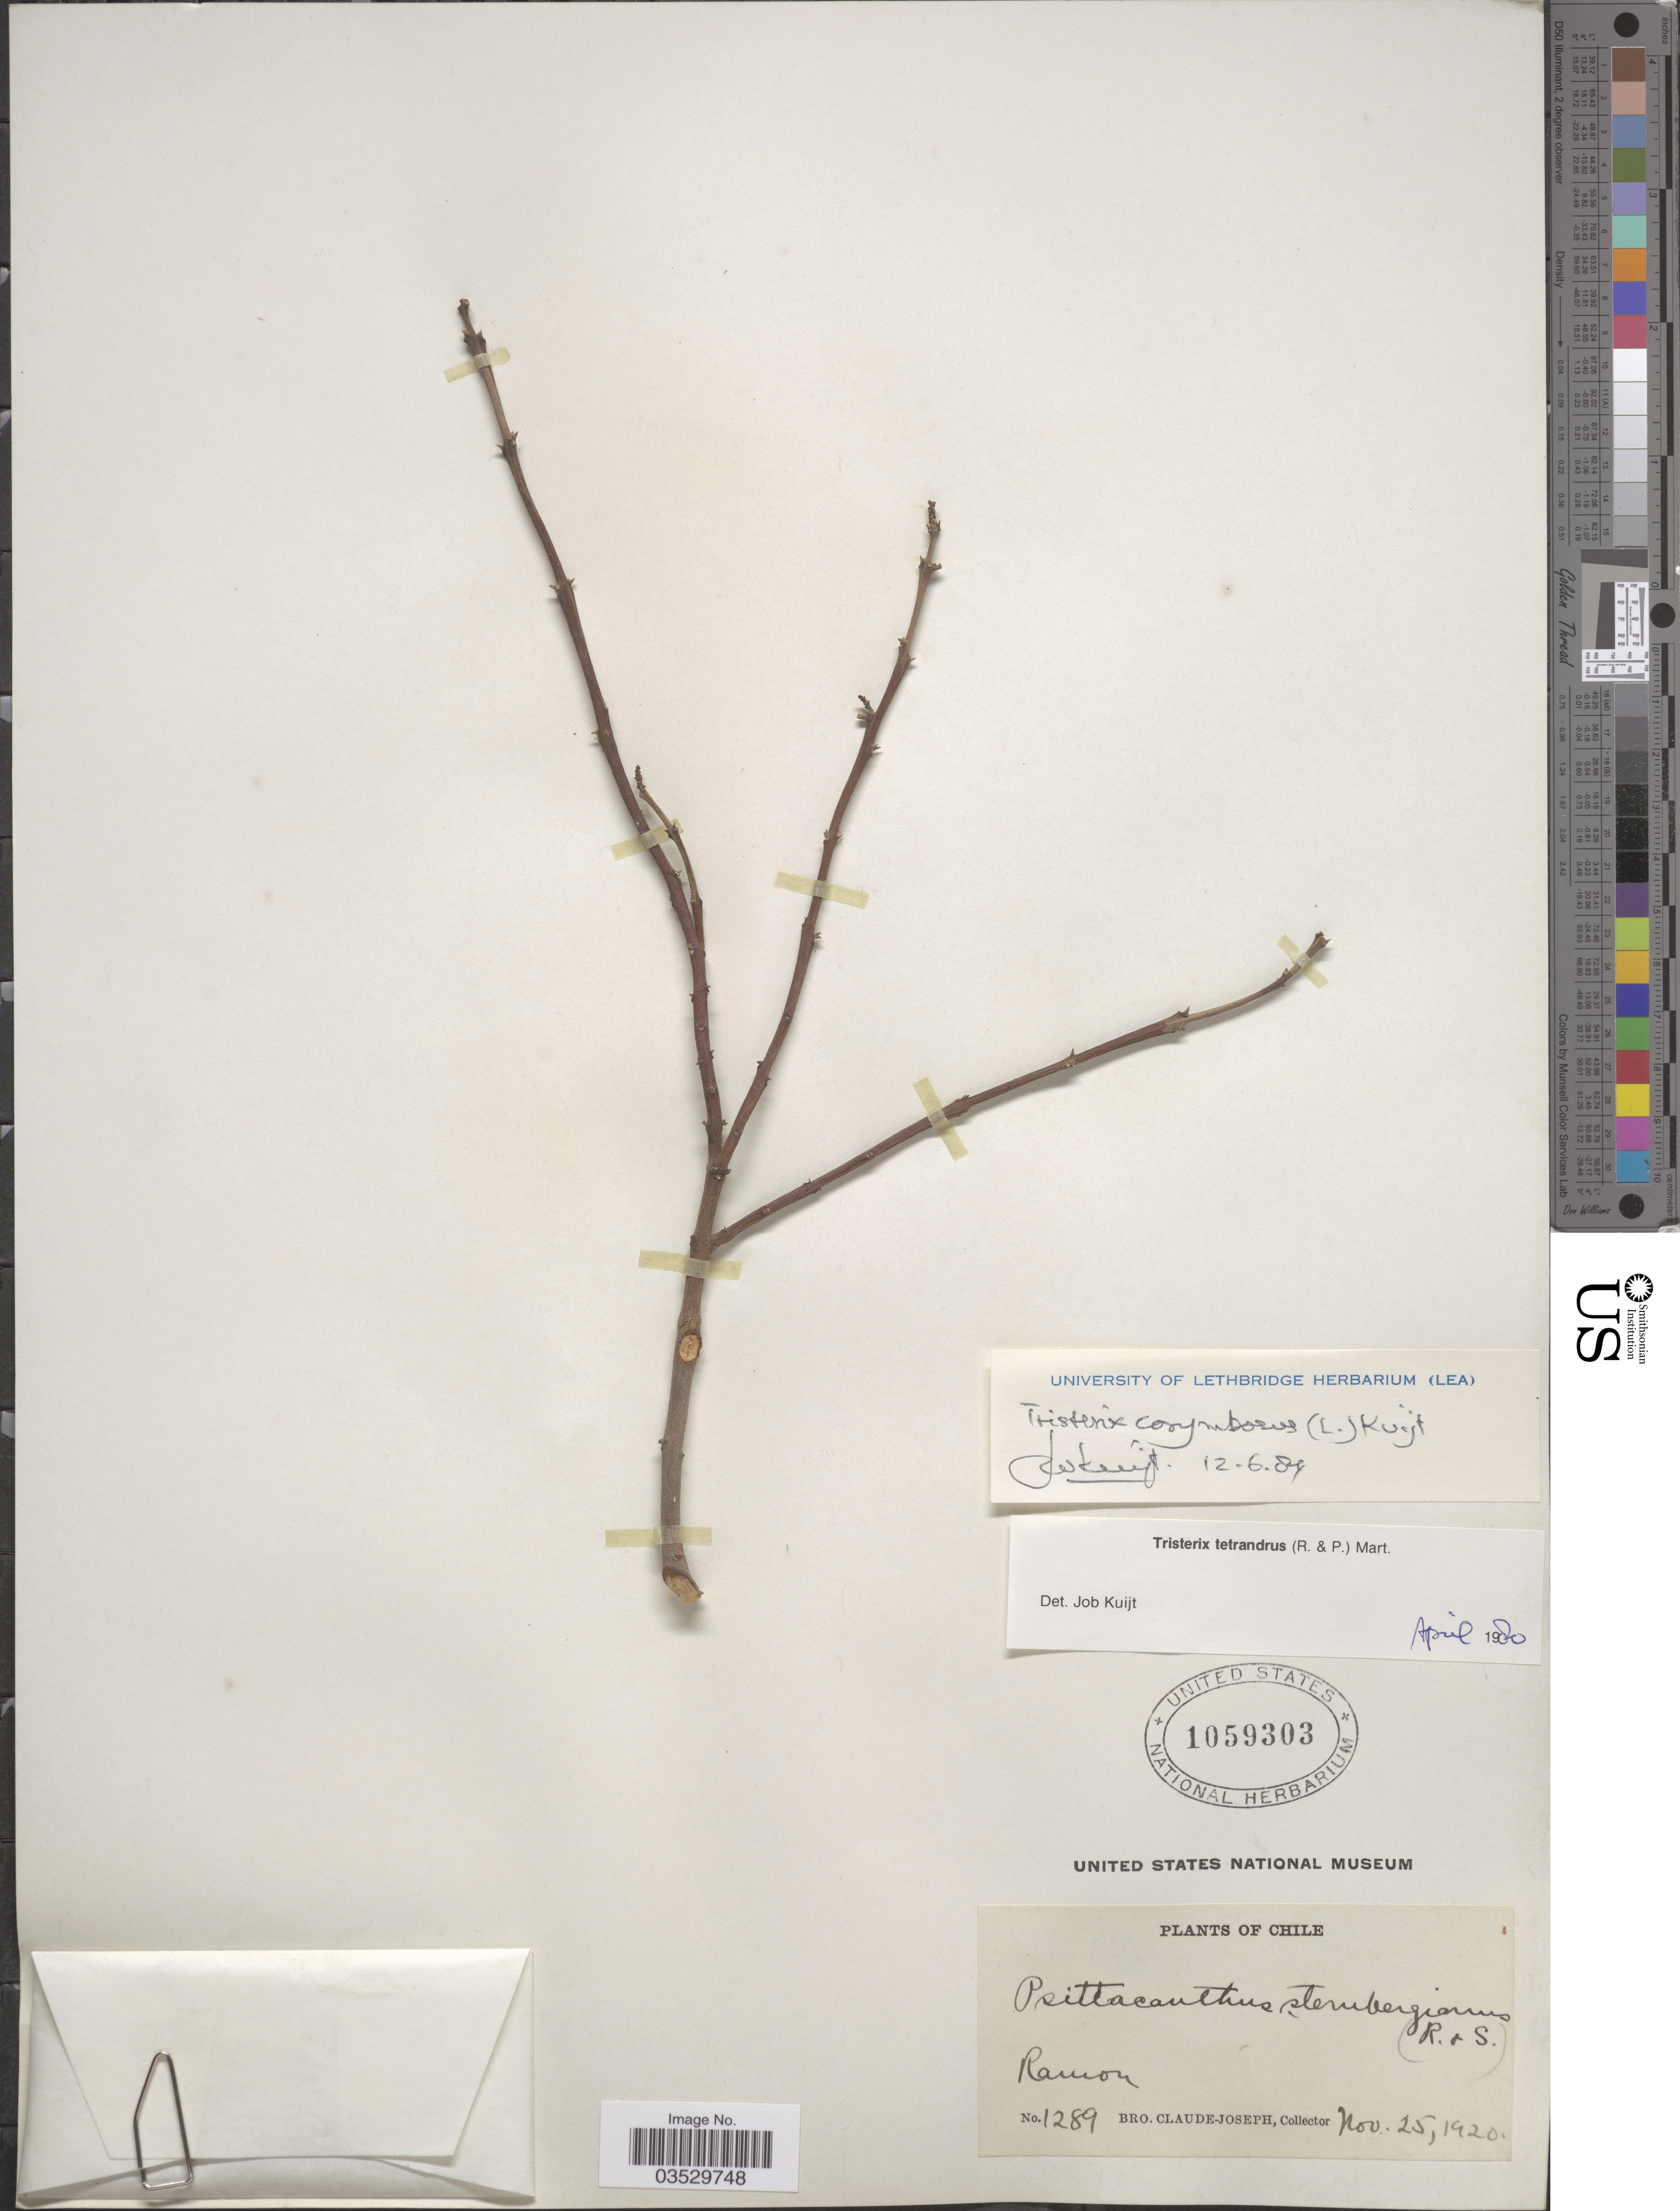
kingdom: Plantae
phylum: Tracheophyta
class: Magnoliopsida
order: Santalales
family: Loranthaceae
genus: Tristerix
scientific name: Tristerix corymbosus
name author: (L.) Kuijt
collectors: Bro. Claude-Joseph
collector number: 1289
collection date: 1920-11-25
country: Chile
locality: Ramon.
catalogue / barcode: US 1059303